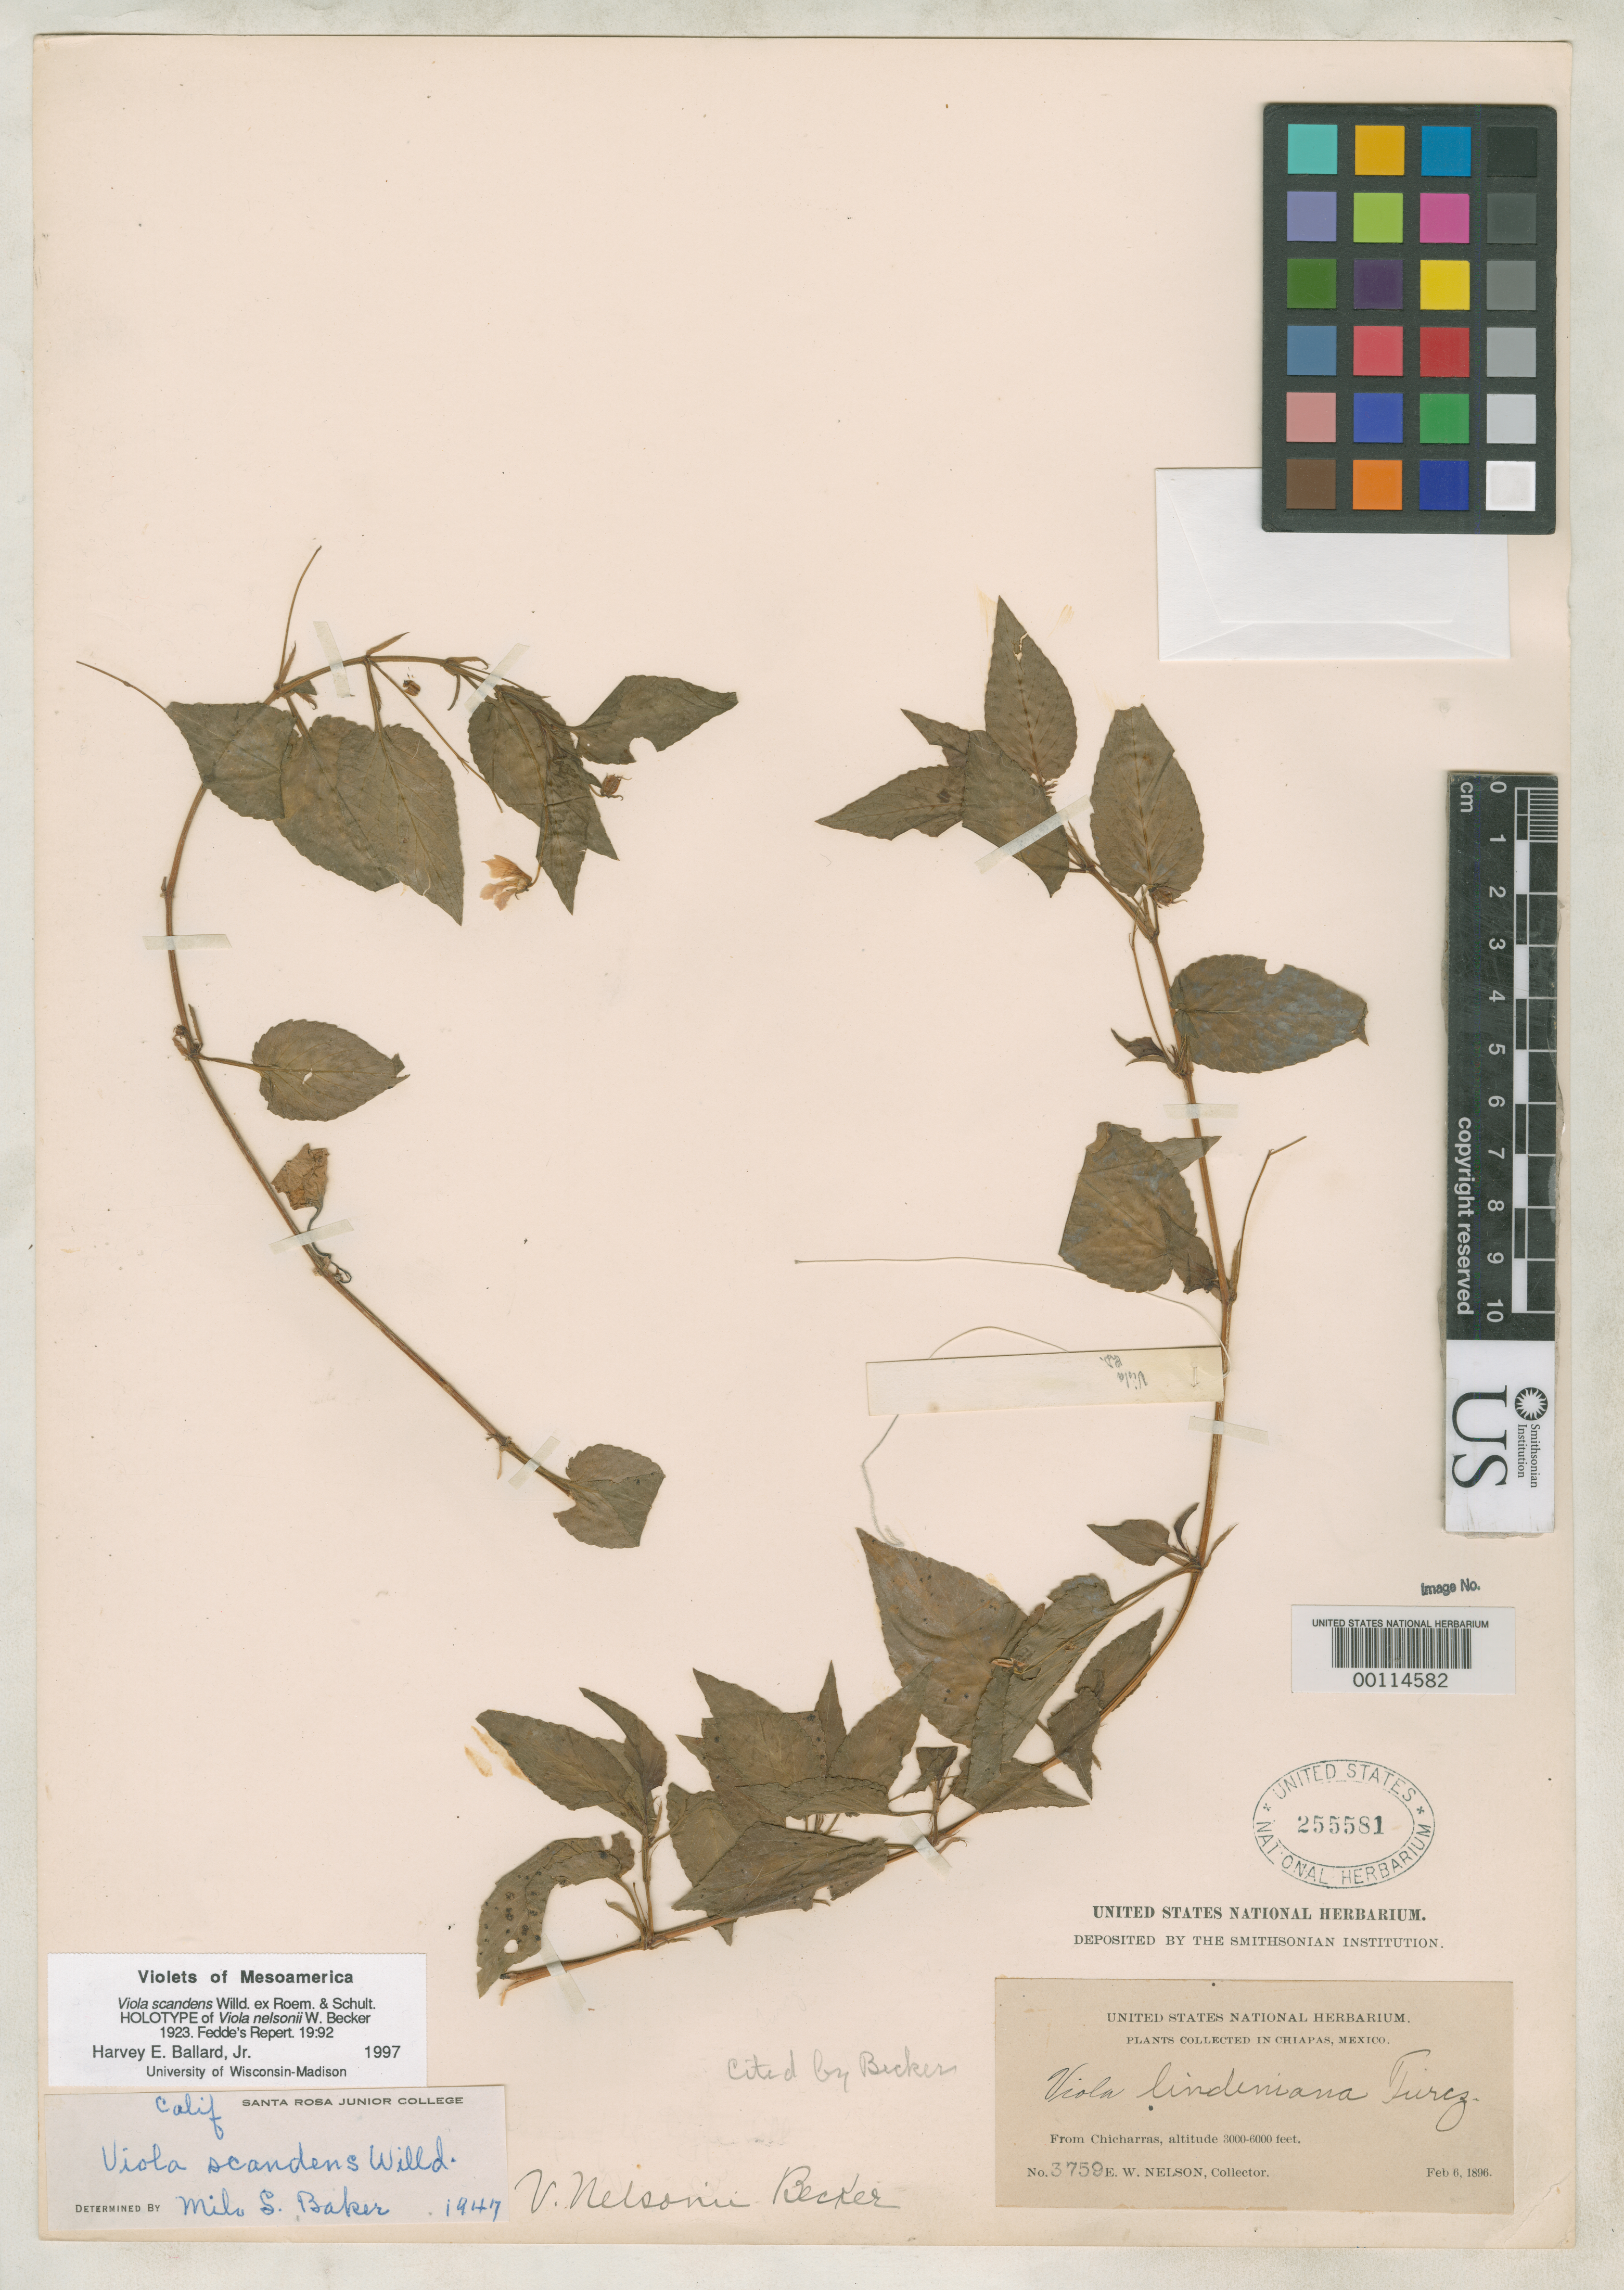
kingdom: Plantae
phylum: Tracheophyta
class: Magnoliopsida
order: Malpighiales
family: Violaceae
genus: Viola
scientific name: Viola nelsonii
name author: W. Becker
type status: Holotype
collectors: E. W. Nelson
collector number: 3759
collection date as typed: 06 Feb 1896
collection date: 1896-02-06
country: Mexico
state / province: Chiapas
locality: Chicharras.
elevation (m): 914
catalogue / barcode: US 255581